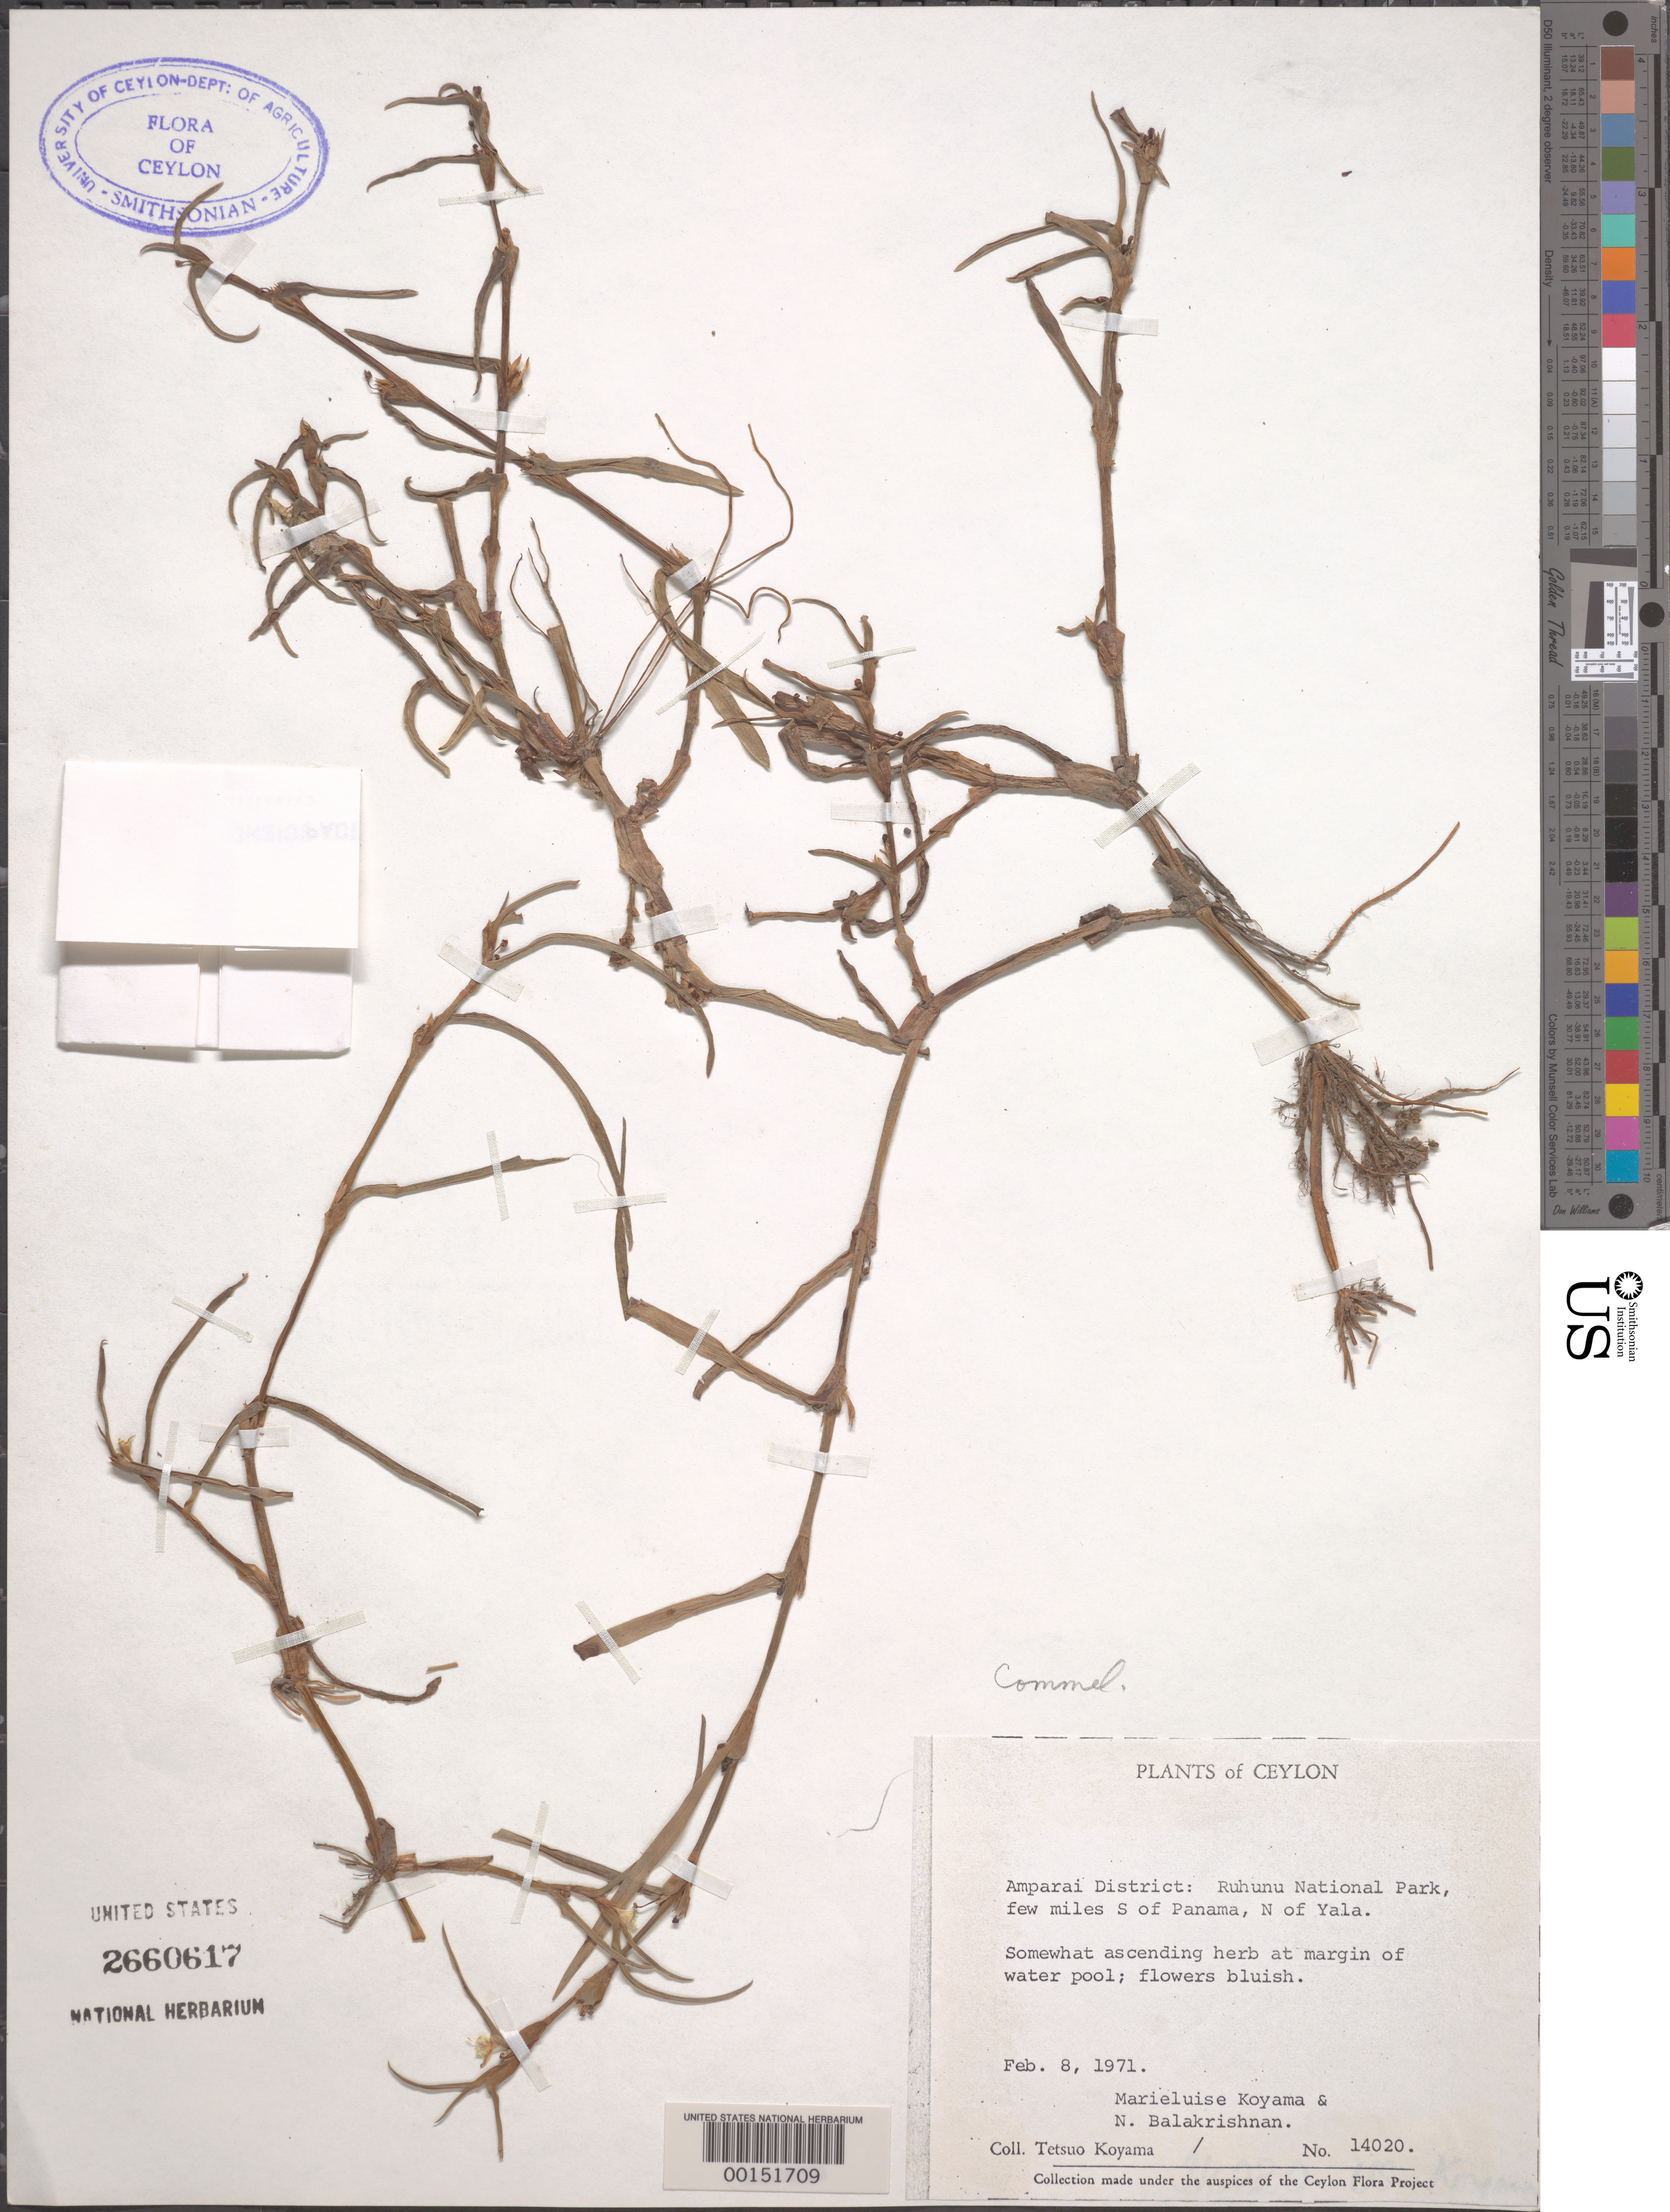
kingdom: Plantae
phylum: Tracheophyta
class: Liliopsida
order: Commelinales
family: Commelinaceae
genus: Cyanotis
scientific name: Cyanotis axillaris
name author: (L.) D. Don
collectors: M. Koyama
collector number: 14020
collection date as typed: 08 Feb 1971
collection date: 1971-02-08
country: Sri Lanka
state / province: Eastern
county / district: Amparai Dist.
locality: Ruhunu national park, s of panama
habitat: Margin of waterpool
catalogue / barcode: US 2660617